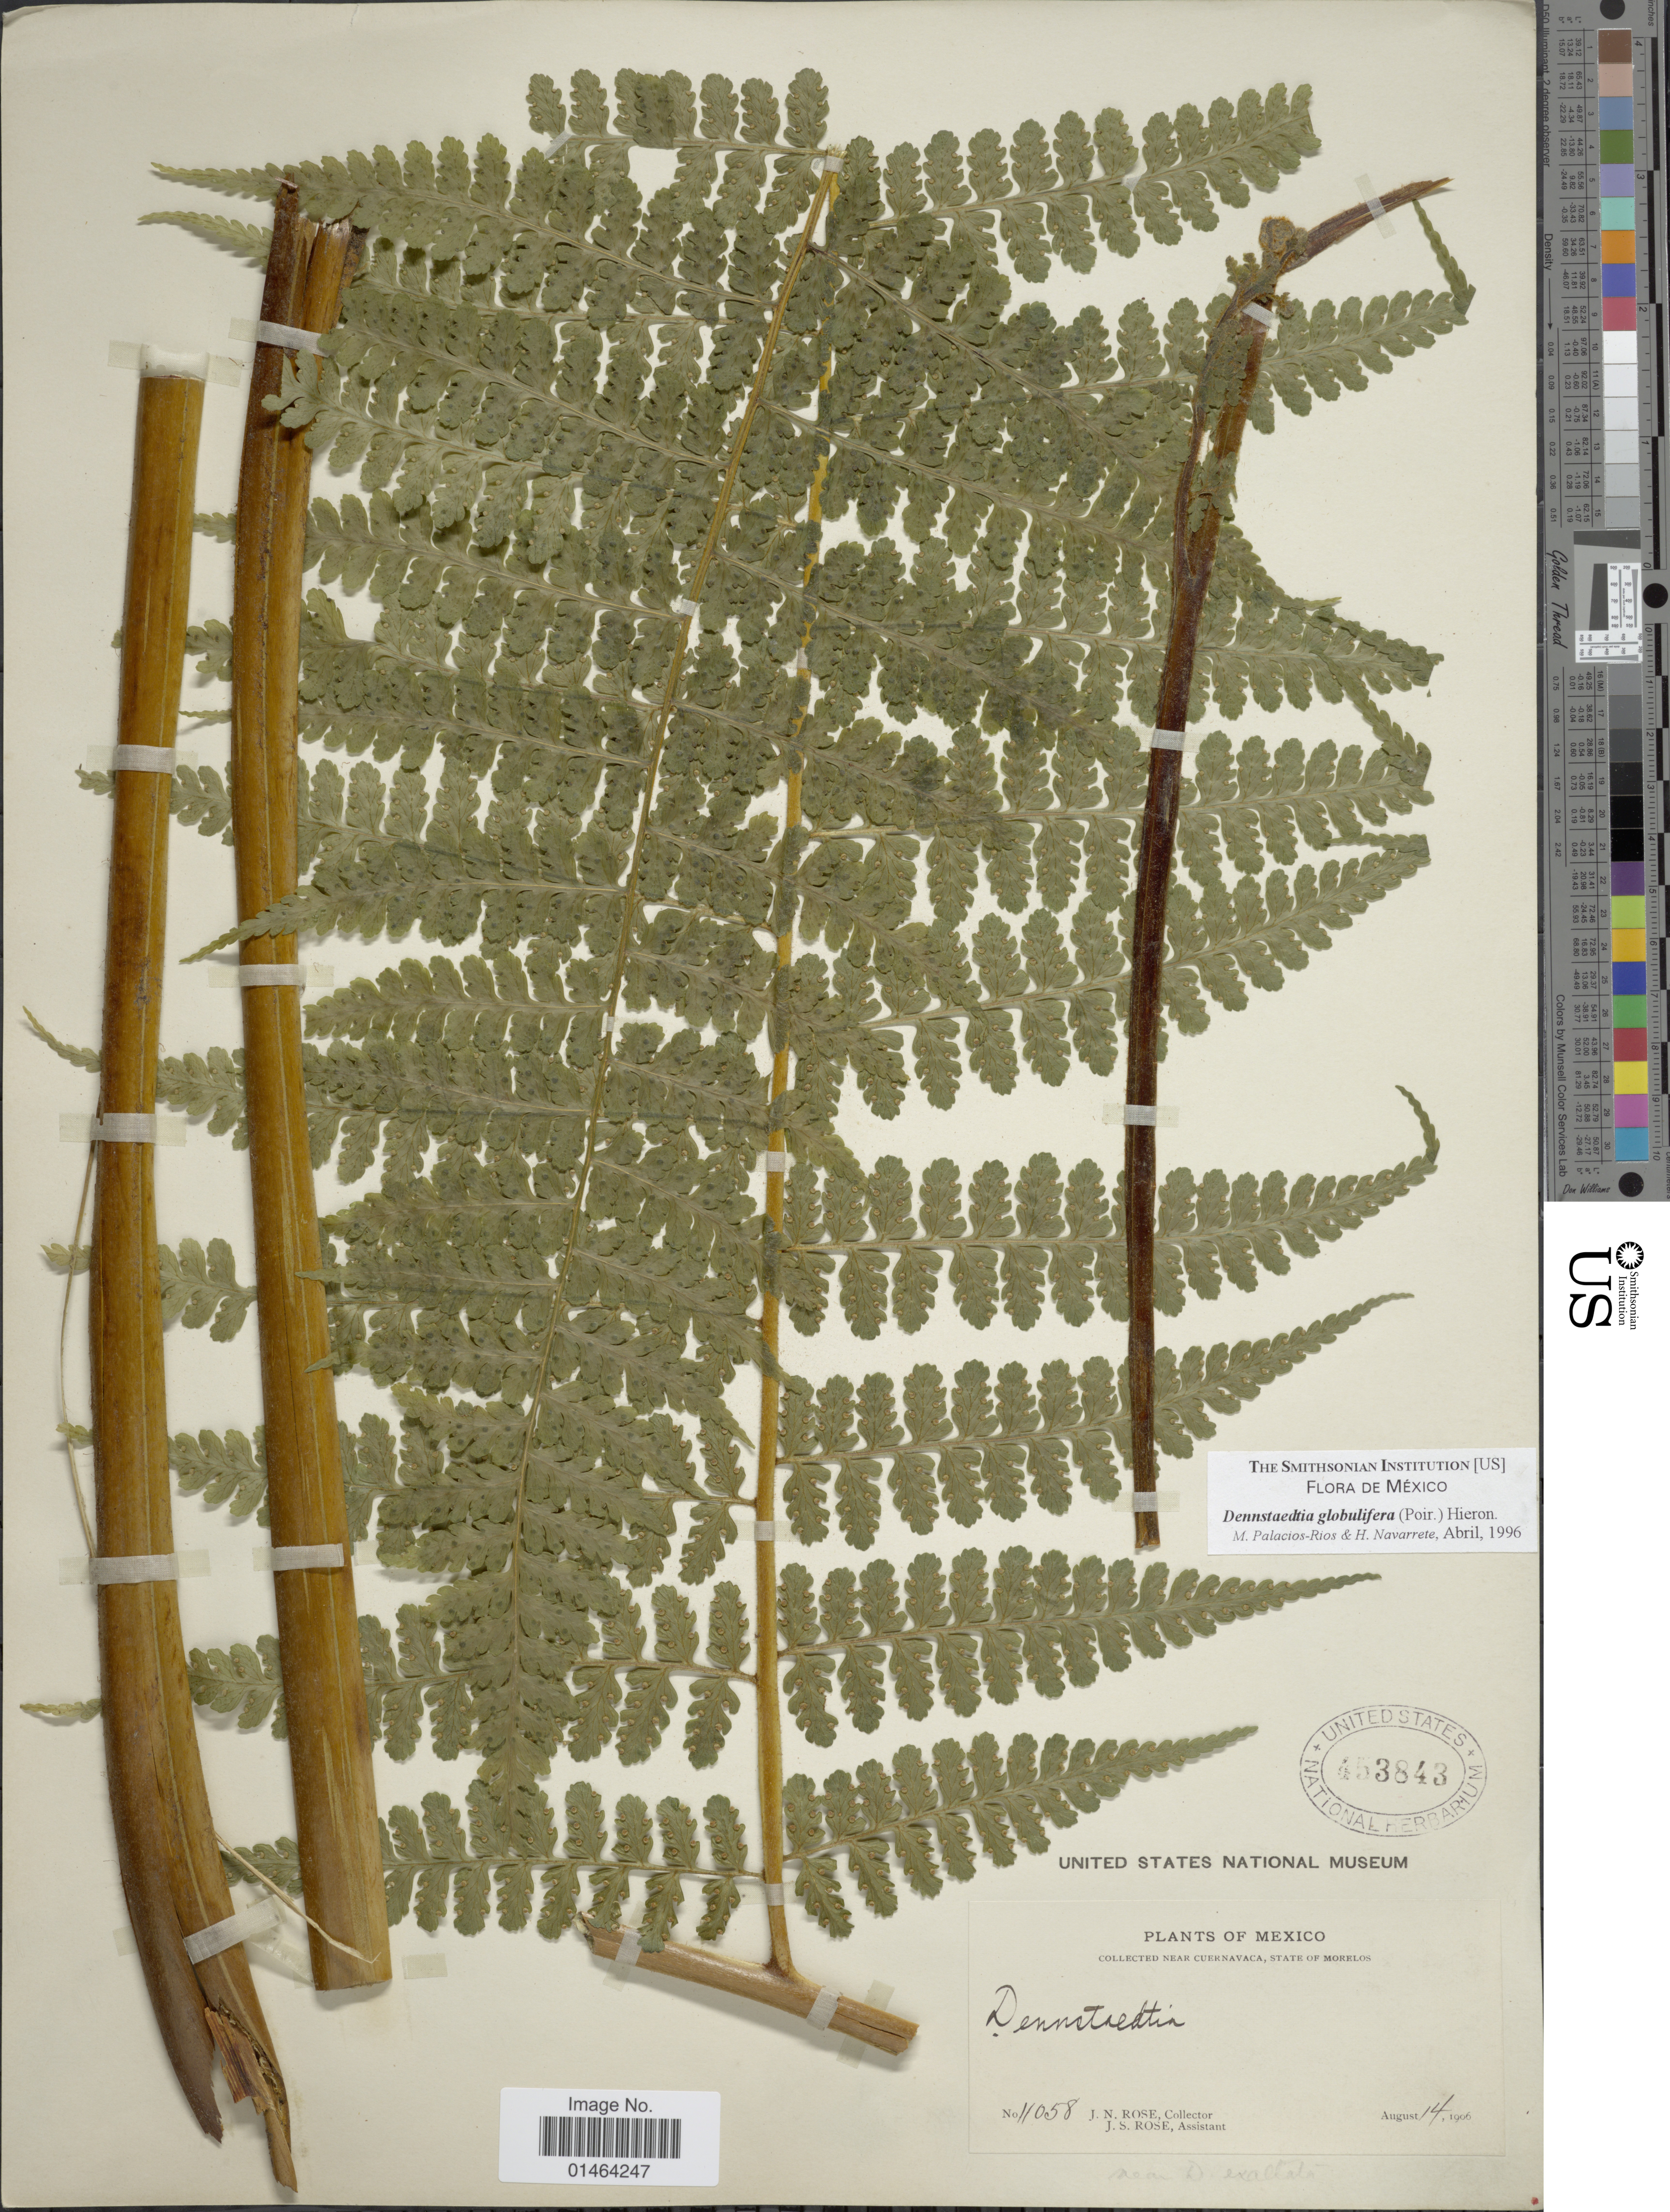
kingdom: Plantae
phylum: Tracheophyta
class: Polypodiopsida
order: Polypodiales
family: Dennstaedtiaceae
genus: Dennstaedtia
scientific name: Dennstaedtia globulifera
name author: (Poir.) Hieron.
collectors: J. N. Rose & J. S. Rose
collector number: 11058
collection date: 1906-08-14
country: Mexico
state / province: Morelos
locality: Near Curnavaca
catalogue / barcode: US 453843